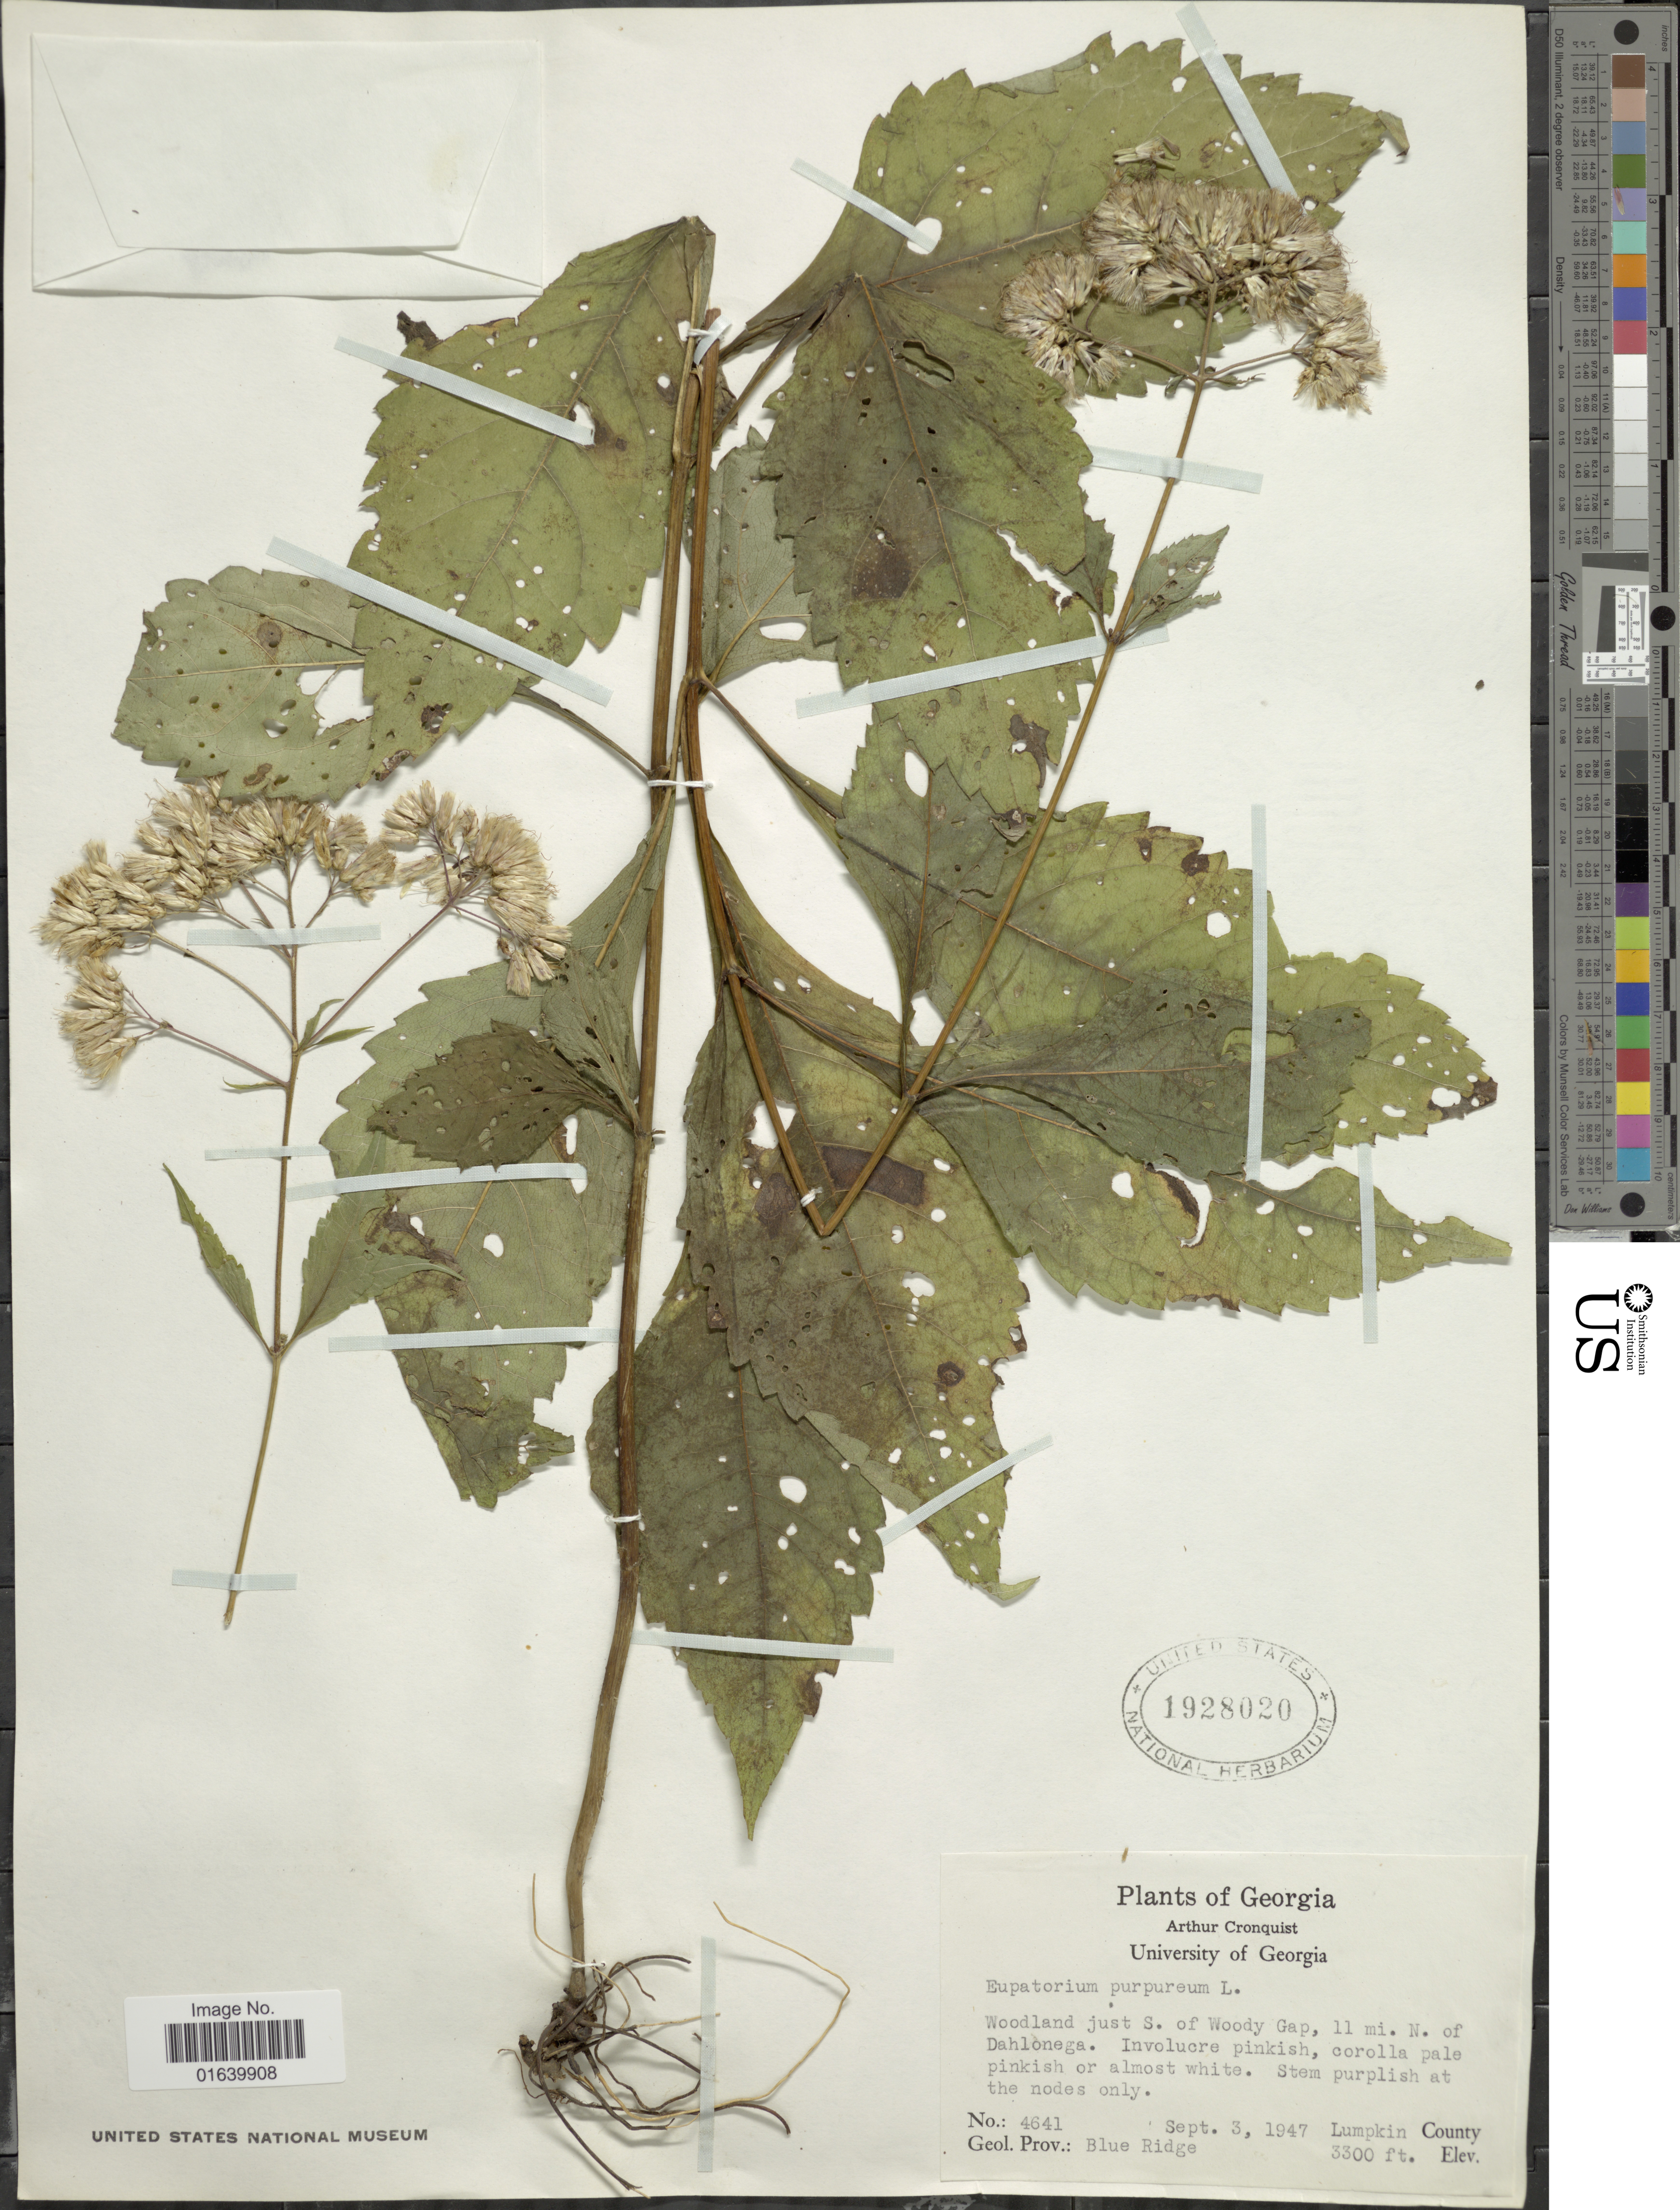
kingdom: Plantae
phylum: Tracheophyta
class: Magnoliopsida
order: Asterales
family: Asteraceae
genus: Eupatorium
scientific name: Eupatorium purpureum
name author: (L.) E.E. Lamont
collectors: A. J. Cronquist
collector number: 4641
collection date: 1947-09-03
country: United States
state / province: Georgia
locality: Georgia, Lumpkin County, Geol. Prov. Blue Ride, woodland just S of Woody Gap, 11 mi. N. of Dahlonega.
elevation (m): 1006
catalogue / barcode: US 1928020